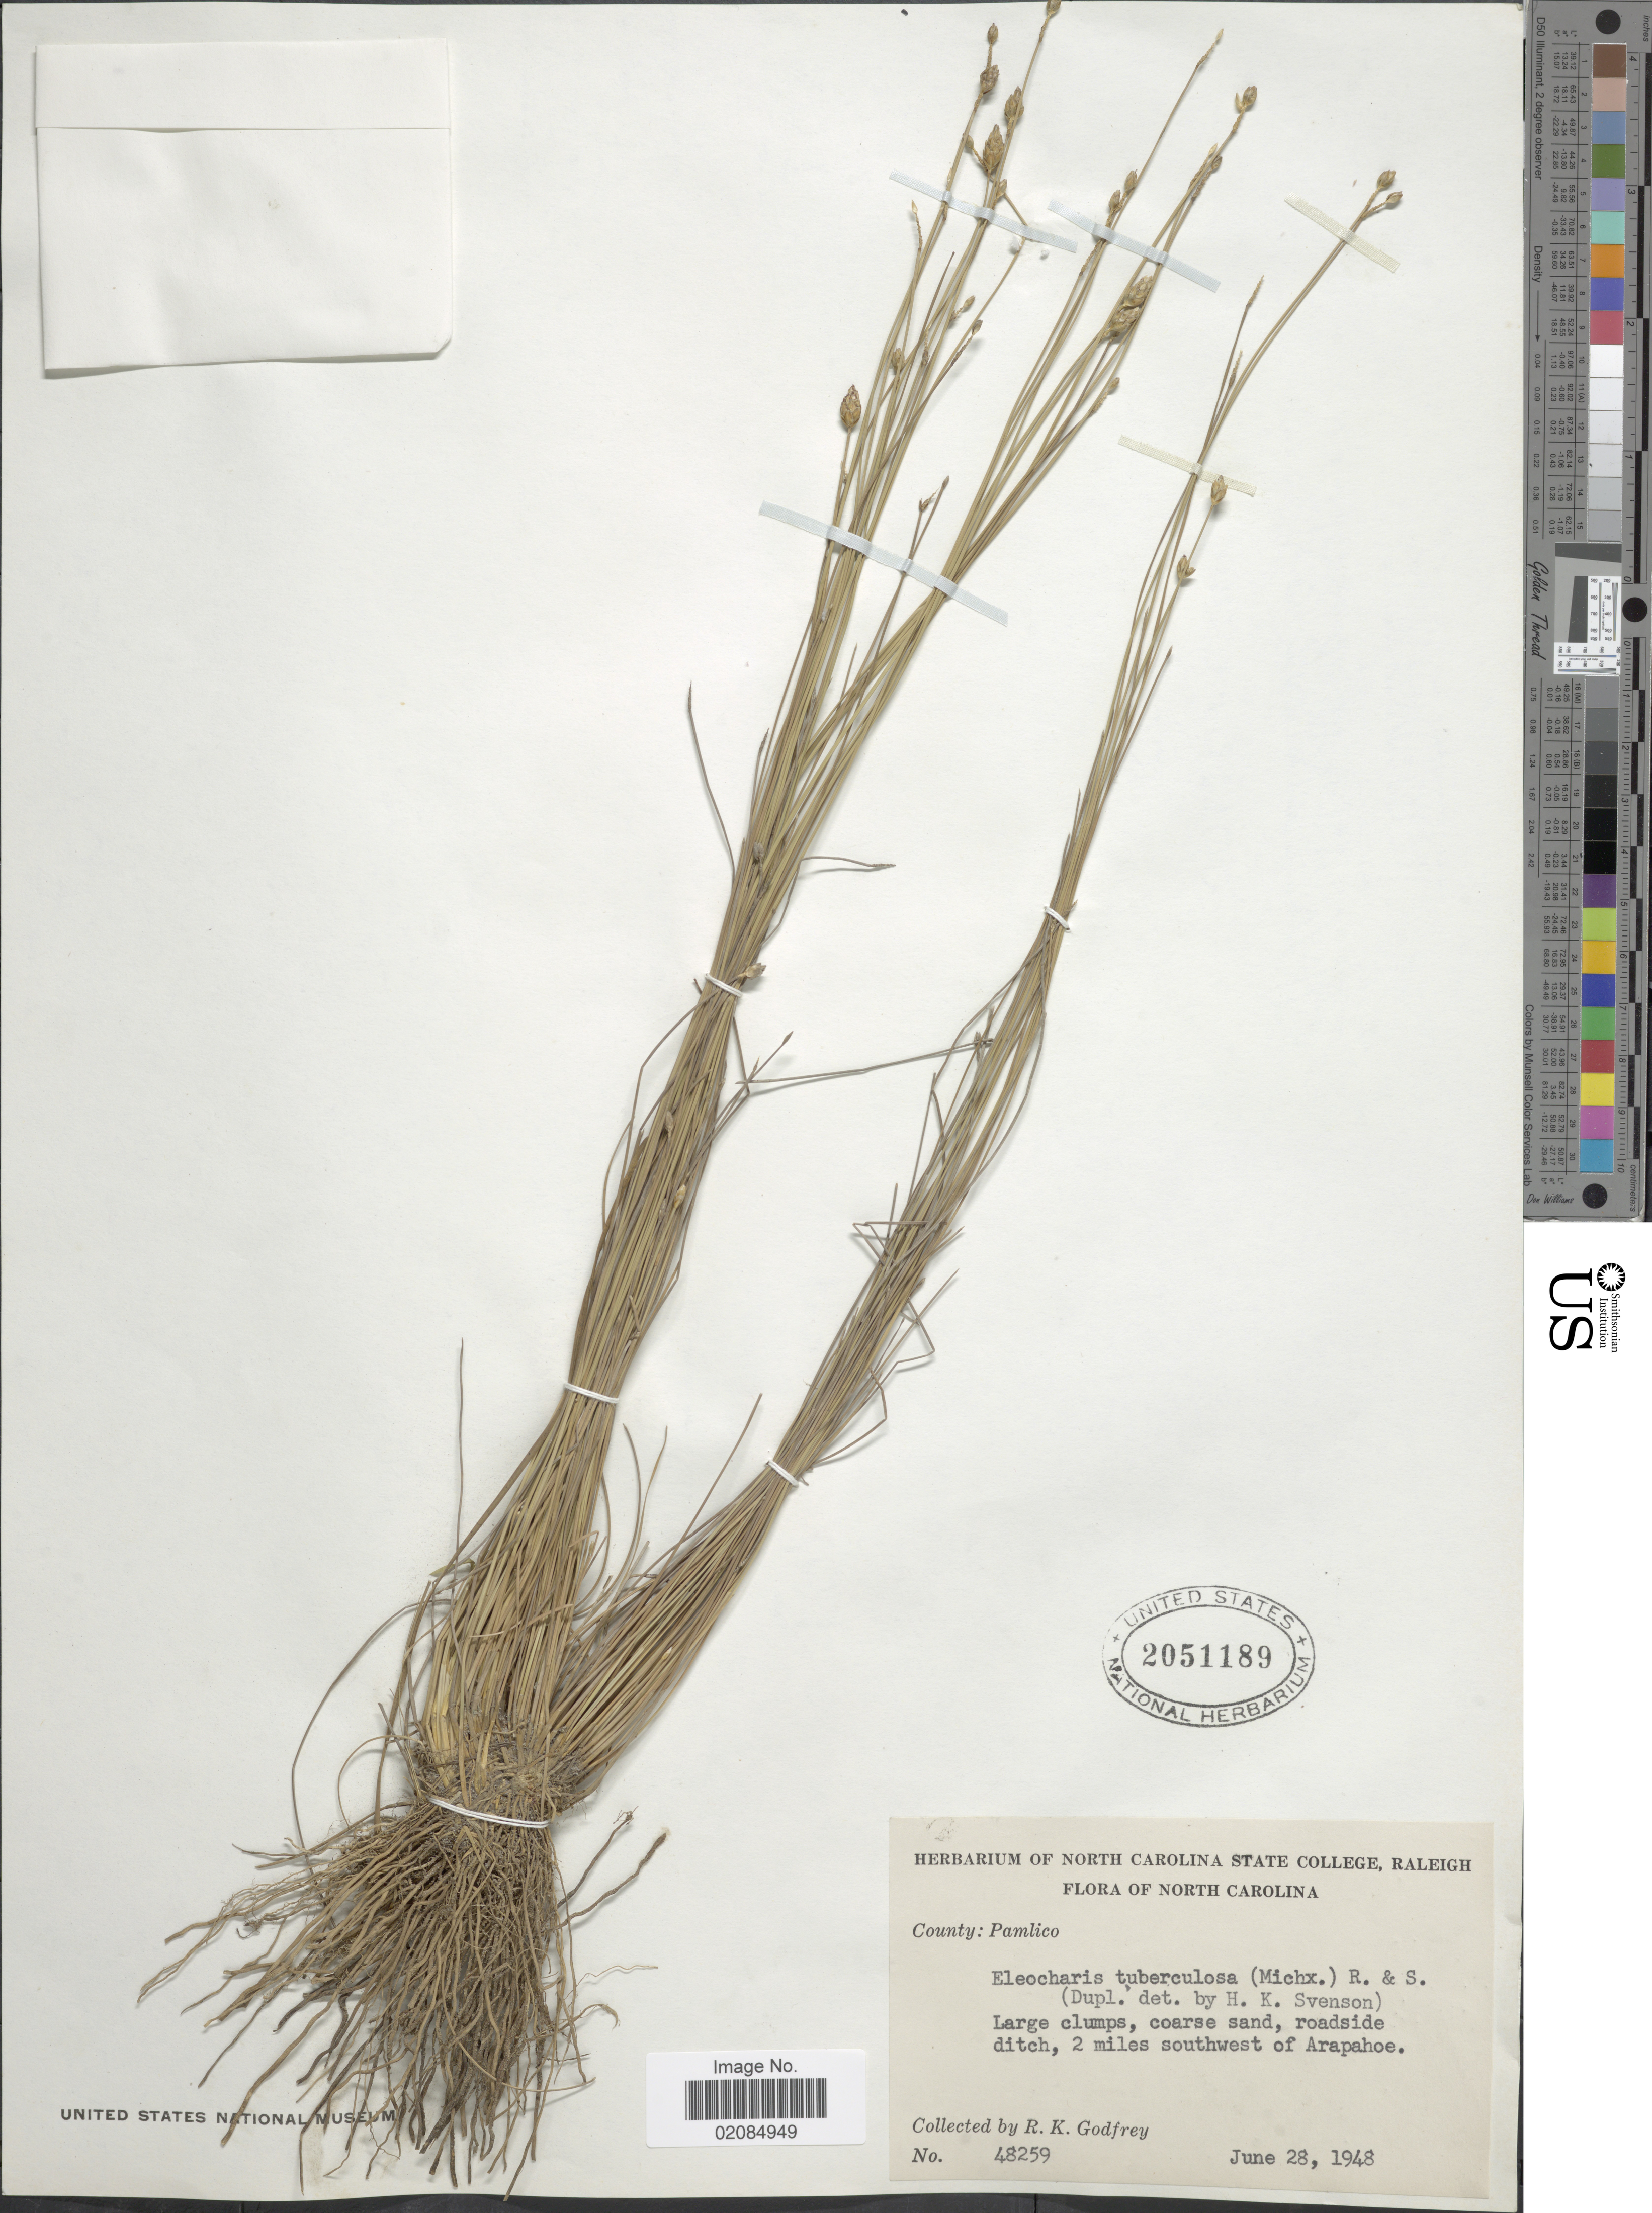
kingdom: Plantae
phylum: Tracheophyta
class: Liliopsida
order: Poales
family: Cyperaceae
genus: Eleocharis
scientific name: Eleocharis tuberculosa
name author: (Michx.) Roem. & Schult.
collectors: R. K. Godfrey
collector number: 48259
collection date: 1948-06-28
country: United States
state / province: North Carolina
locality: County: Pamlico. 2 miles southwest of Arapahoe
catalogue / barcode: US 2051189